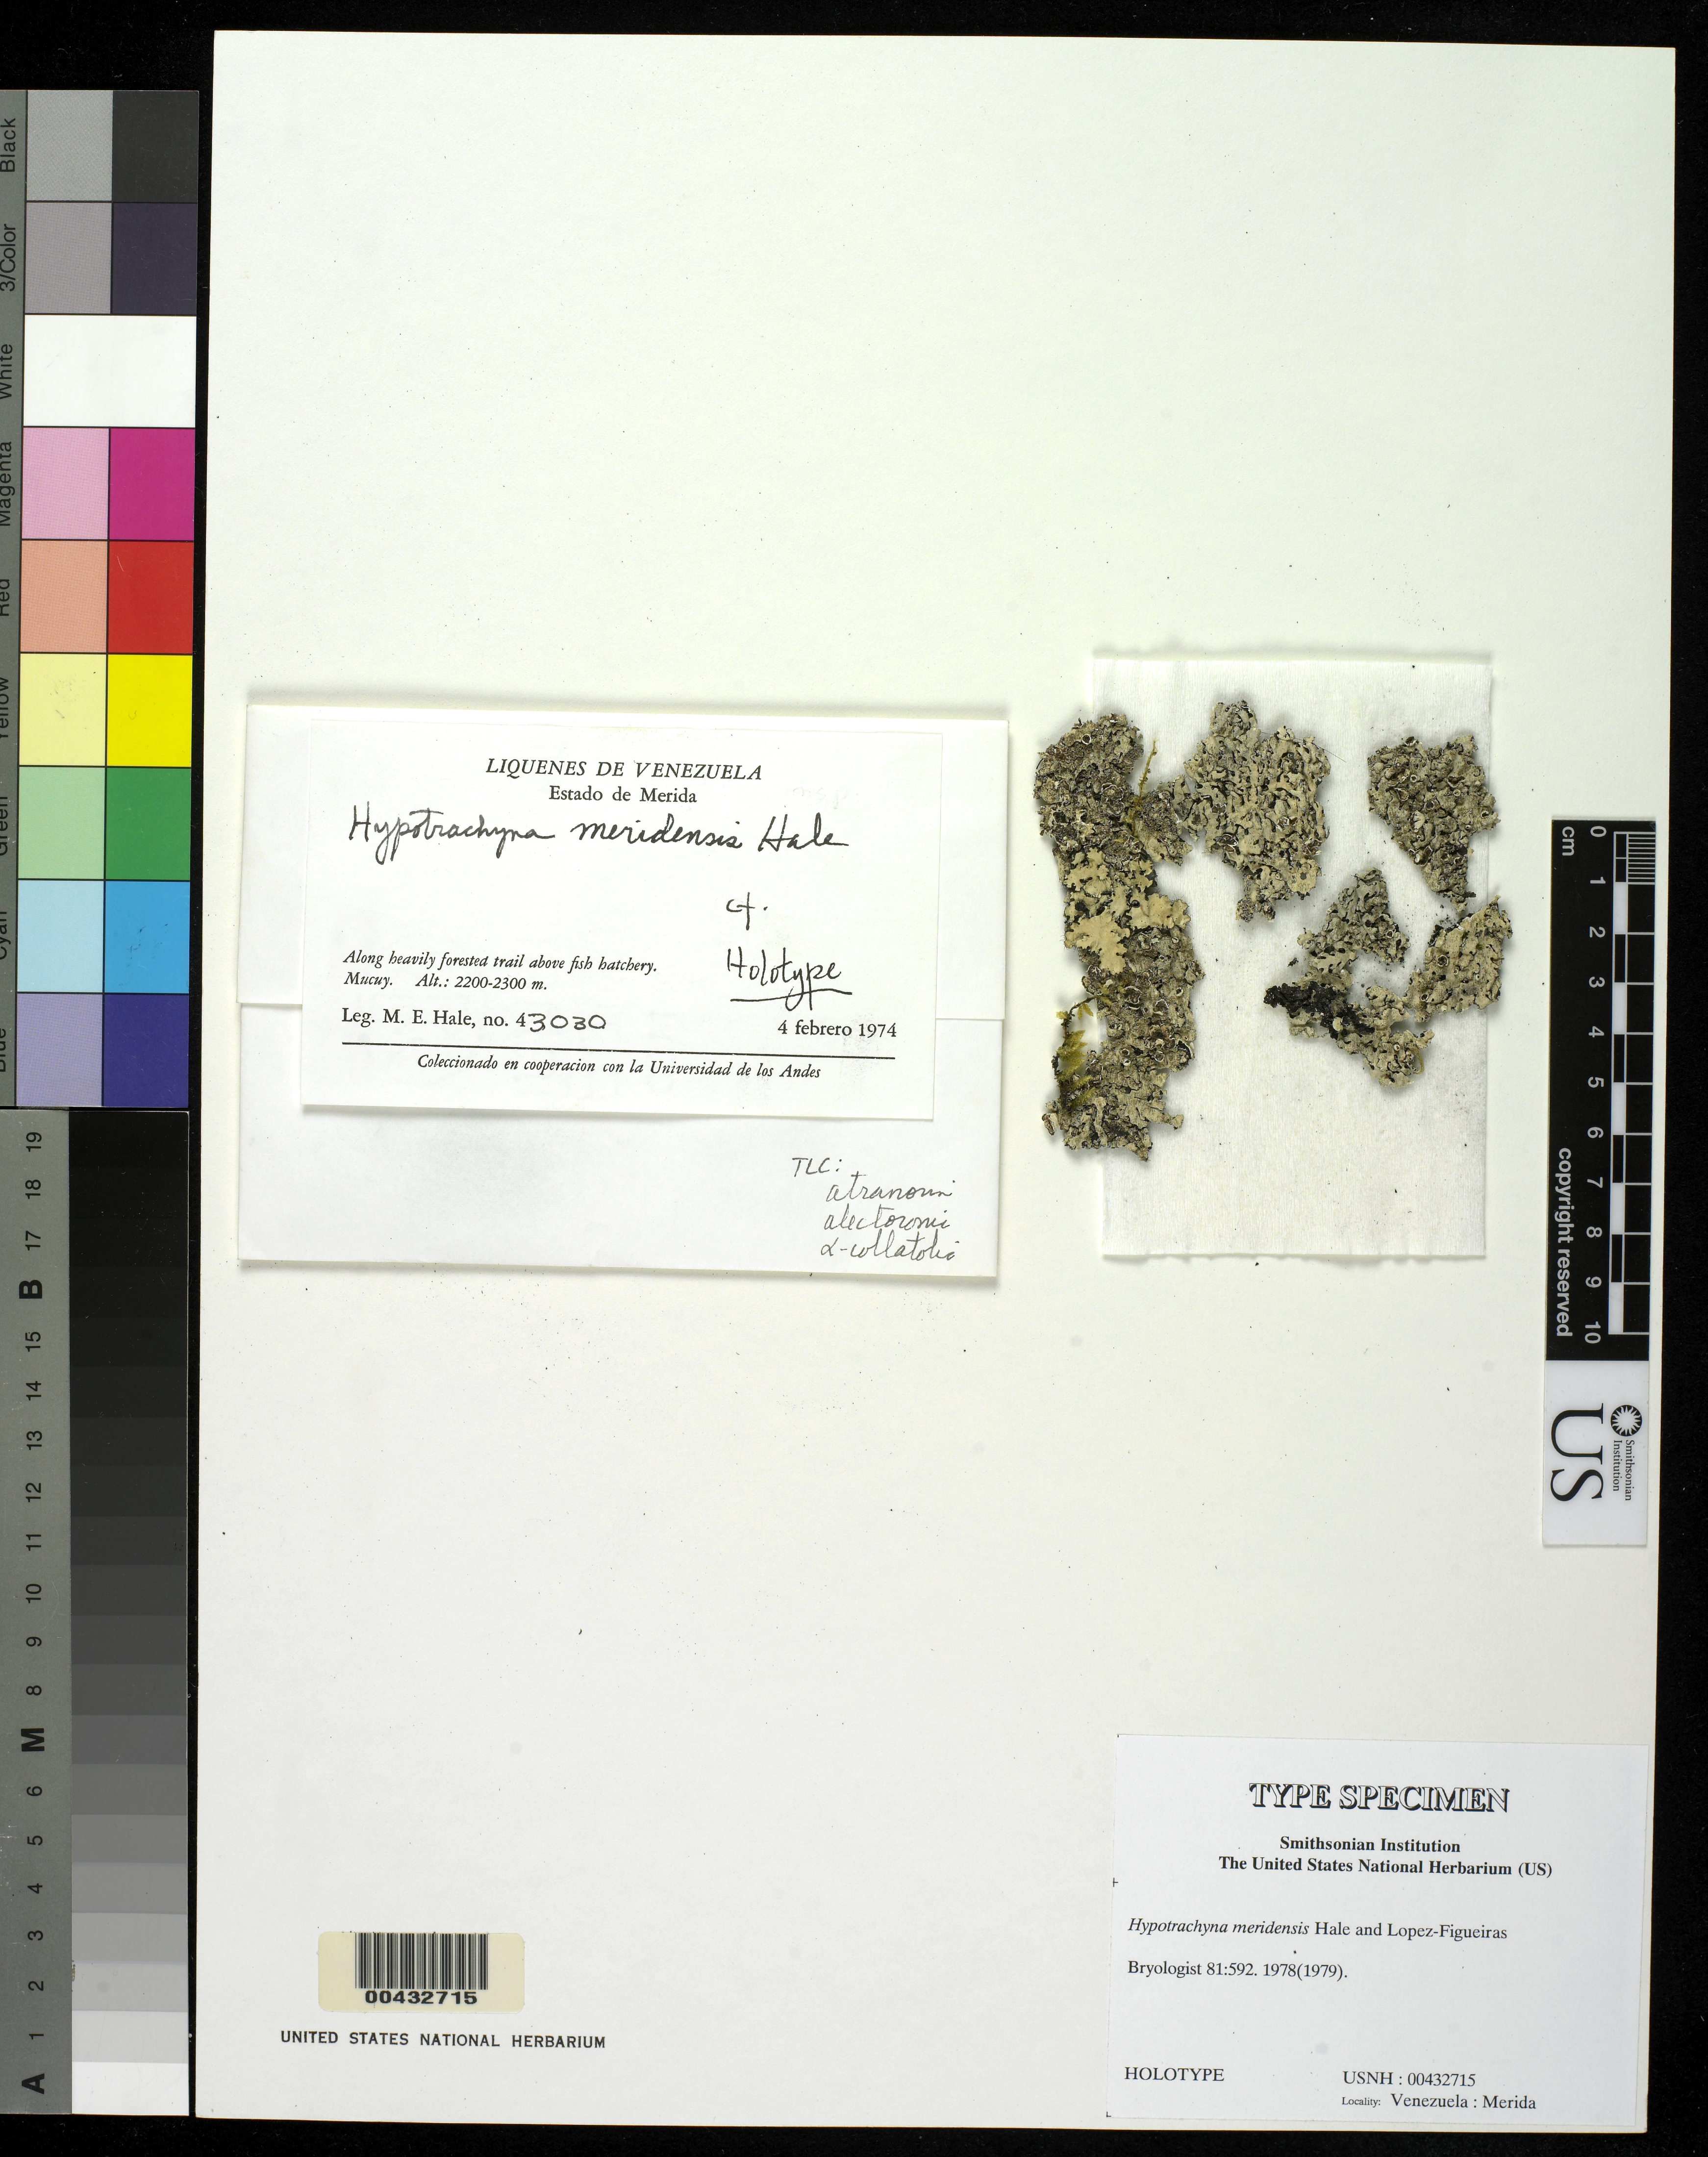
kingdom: Fungi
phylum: Ascomycota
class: Lecanoromycetes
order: Lecanorales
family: Parmeliaceae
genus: Hypotrachyna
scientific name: Hypotrachyna meridensis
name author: Hale & López Fig.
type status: Holotype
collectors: M. Hale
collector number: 43030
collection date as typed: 04 Feb 1974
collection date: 1974-02-04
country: Venezuela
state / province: Mérida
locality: Mucuy, along heavy forested trail above fish hatchery.